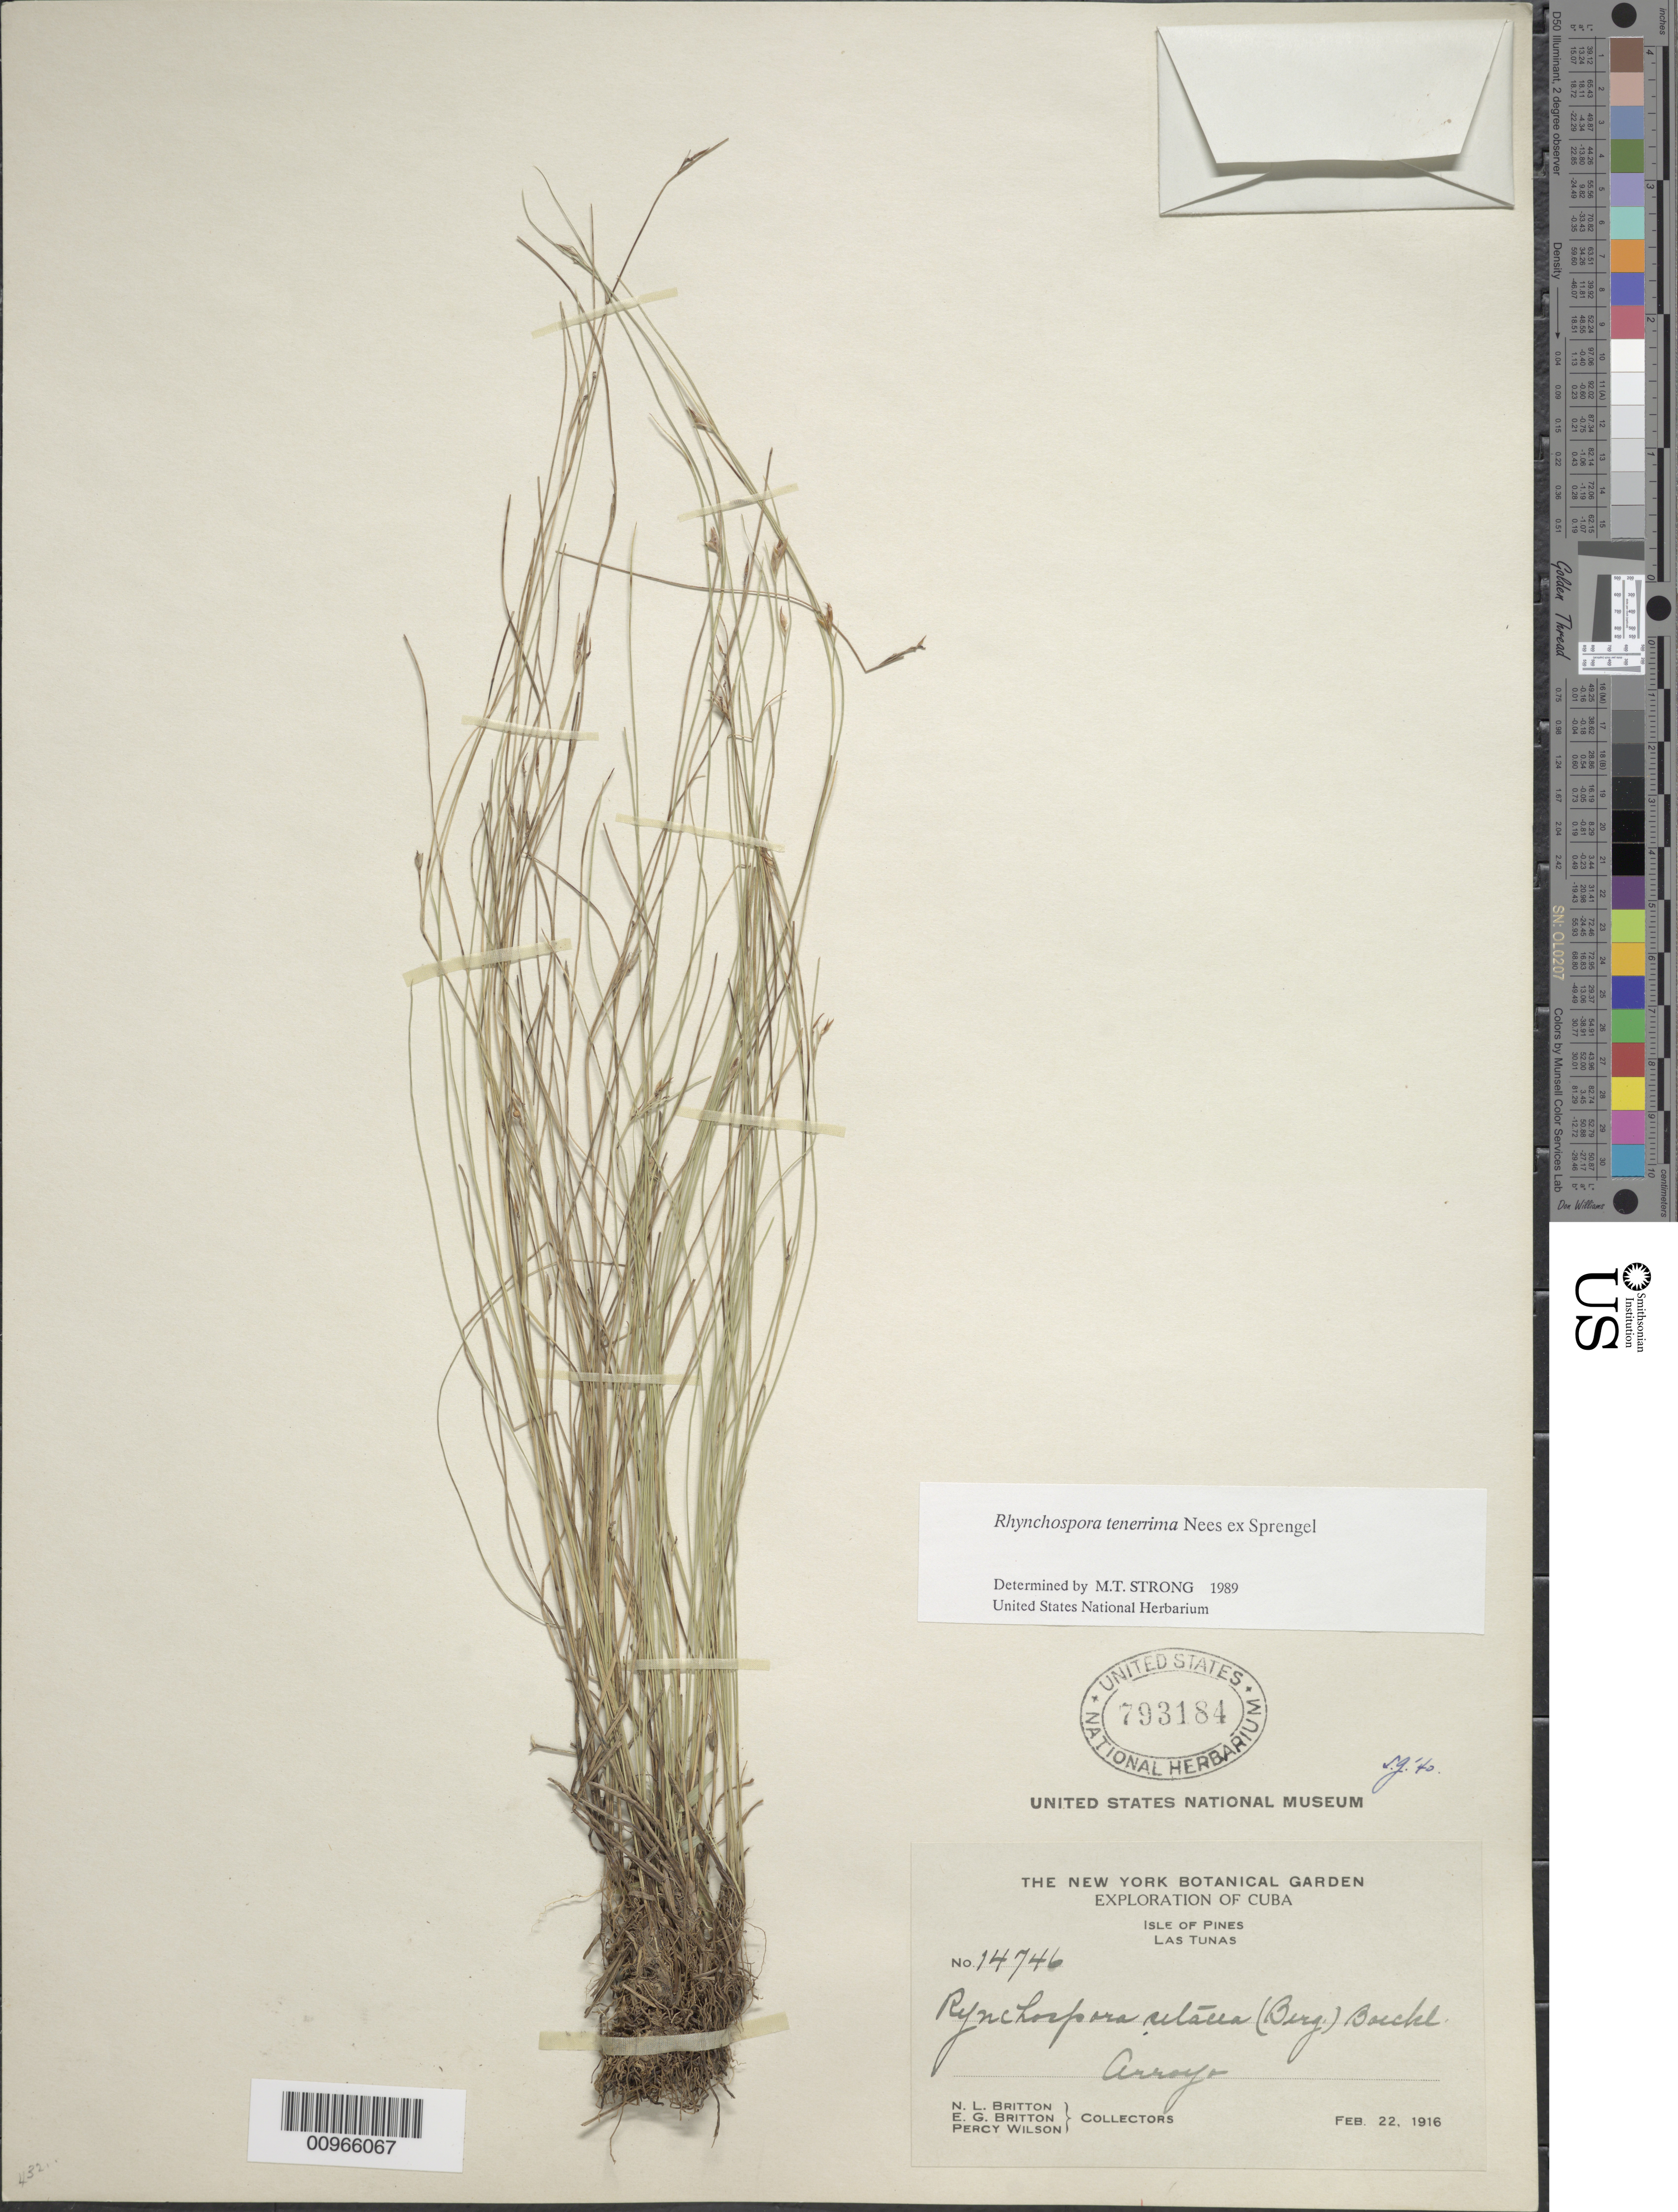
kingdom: Plantae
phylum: Tracheophyta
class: Liliopsida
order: Poales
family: Cyperaceae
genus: Rhynchospora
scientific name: Rhynchospora tenerrima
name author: Nees ex Spreng.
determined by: Strong, M. T., (US), Smithsonian Institution - National Museum of Natural History (UNITED STATES)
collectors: N. Britton, E. G. Britton & P. Wilson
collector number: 14746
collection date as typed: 22 Feb 1916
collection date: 1916-02-22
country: Cuba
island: Isla de la Juventud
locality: Las Tunas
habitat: Arroyo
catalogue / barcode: US 793184